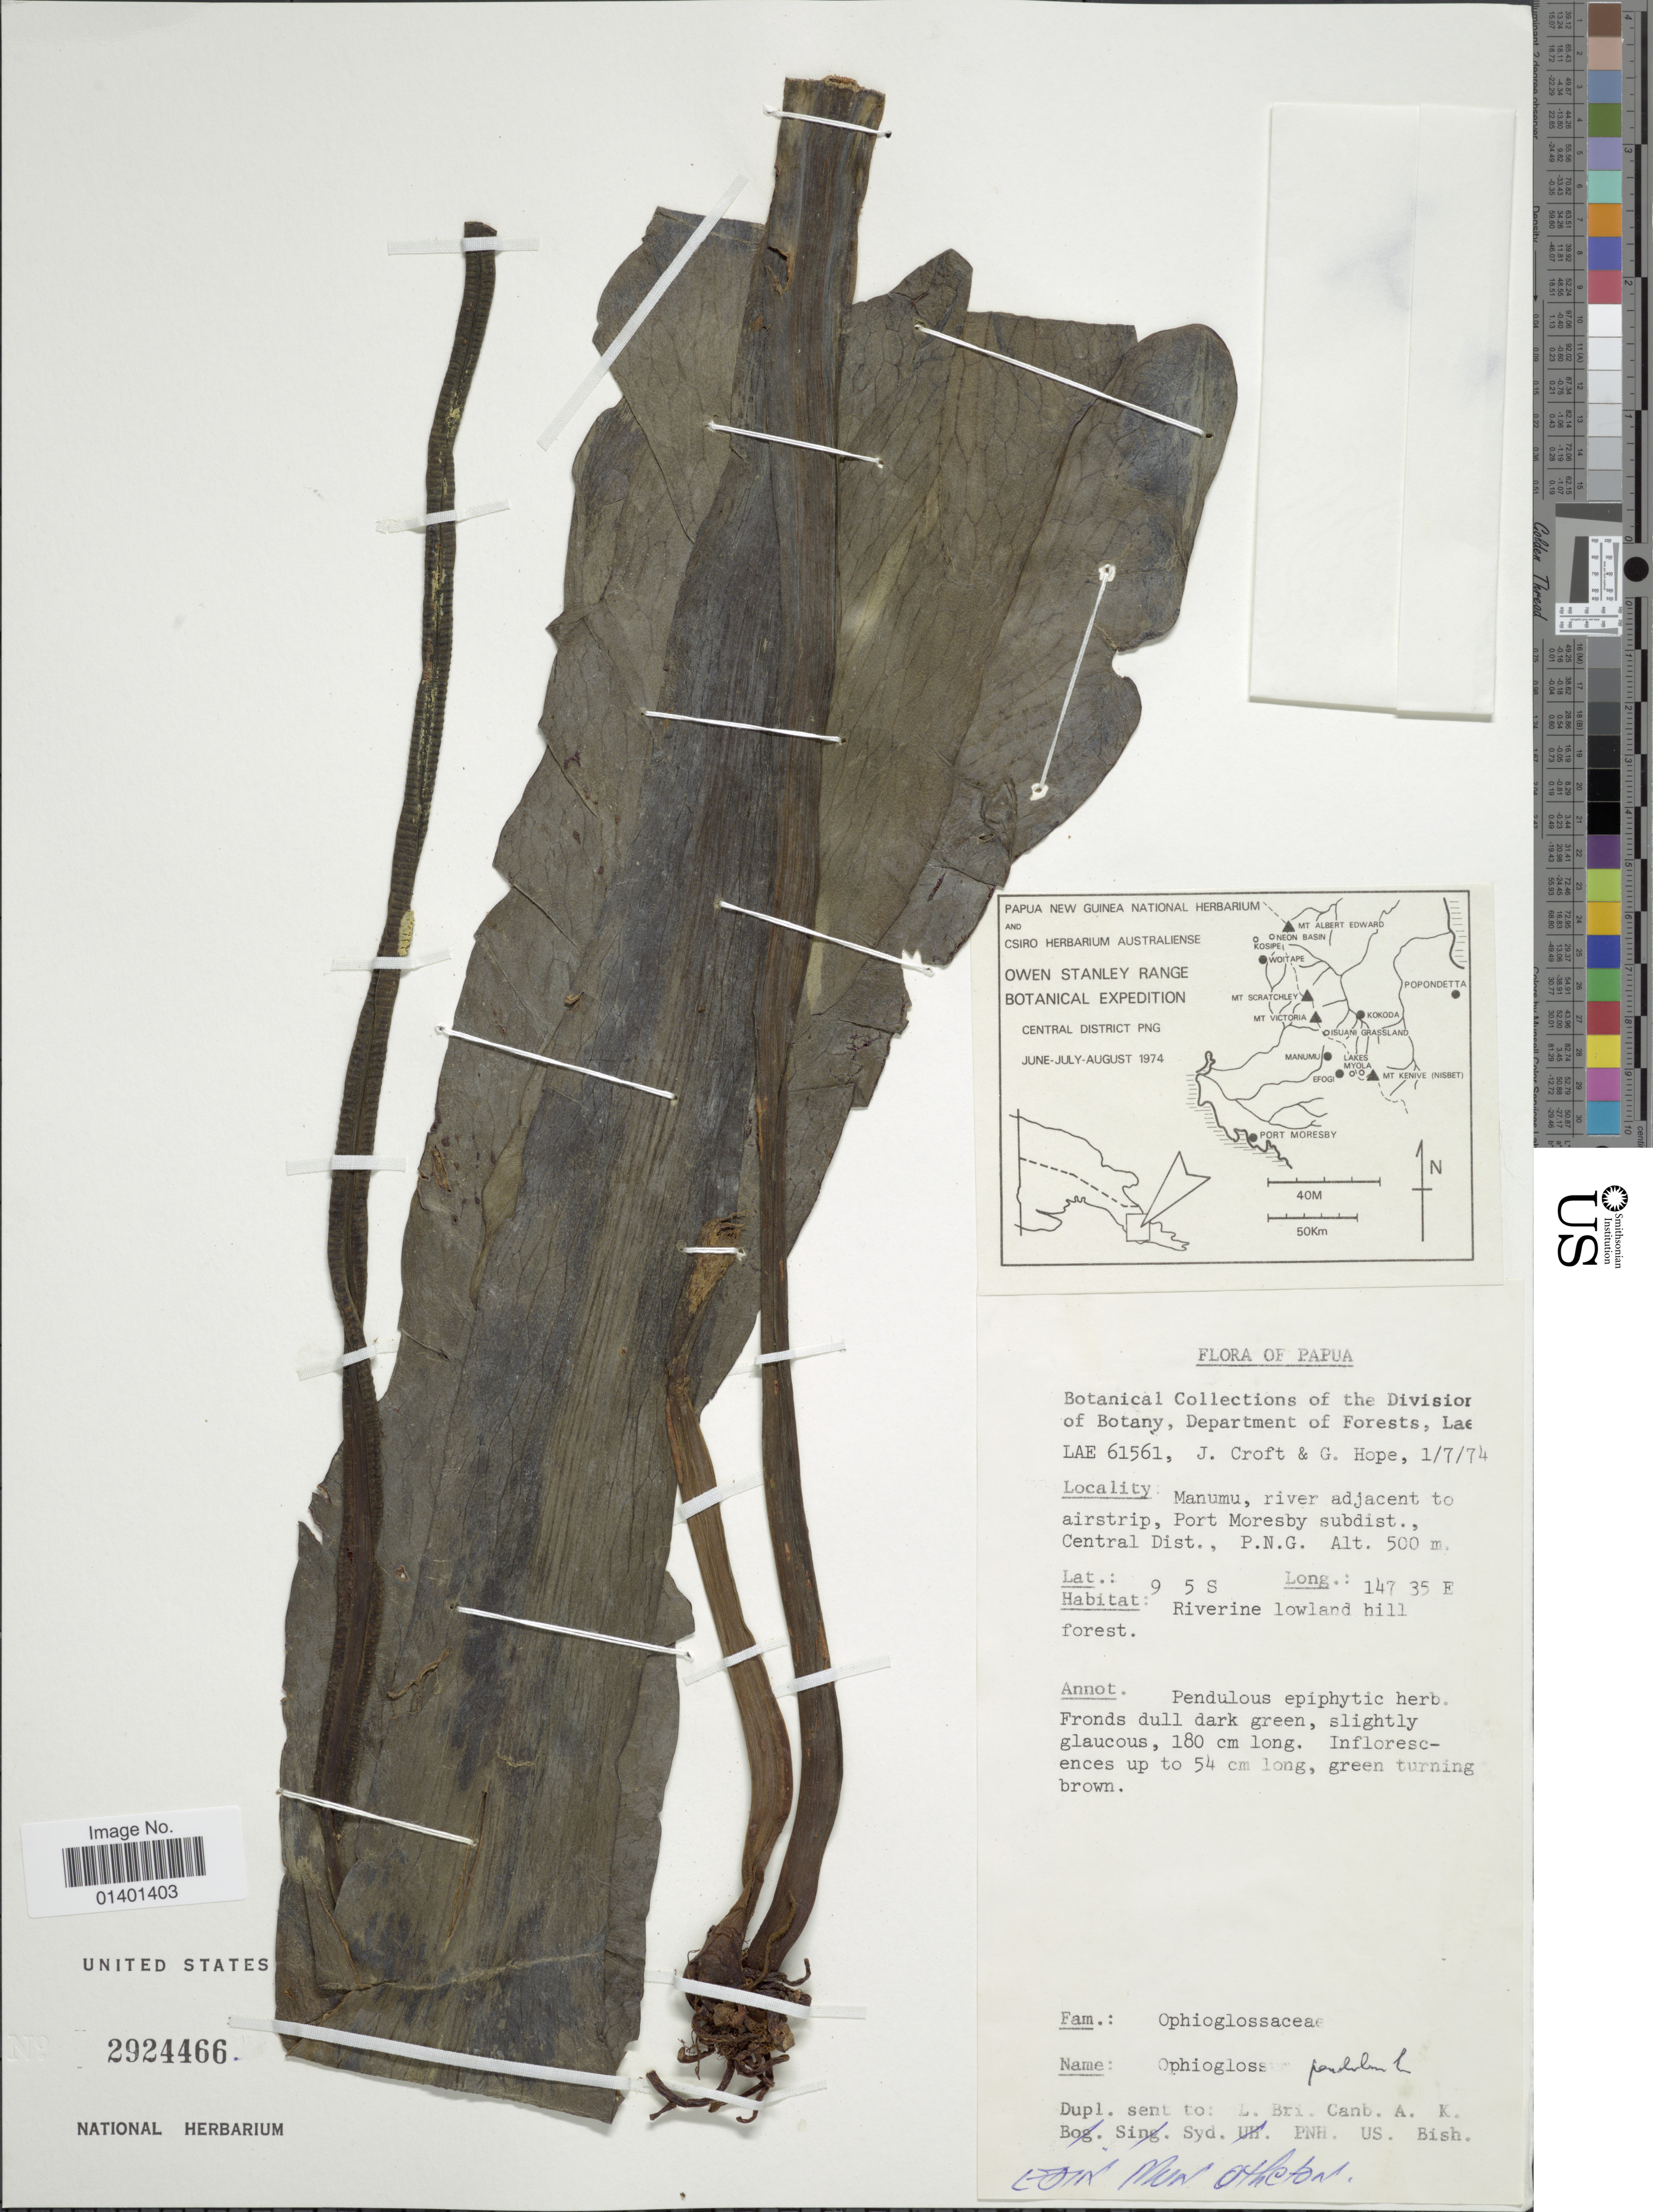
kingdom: Plantae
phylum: Tracheophyta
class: Polypodiopsida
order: Ophioglossales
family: Ophioglossaceae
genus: Ophioglossum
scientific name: Ophioglossum pendulum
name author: L.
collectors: J. Croft & G. Hope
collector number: LAE 61561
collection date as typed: Transcribed d/m/y: 1/7/74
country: Papua New Guinea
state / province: Central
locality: Manumu, river adjacent to airstrip, Port Moresby subdist.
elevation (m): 500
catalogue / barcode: US 2924466